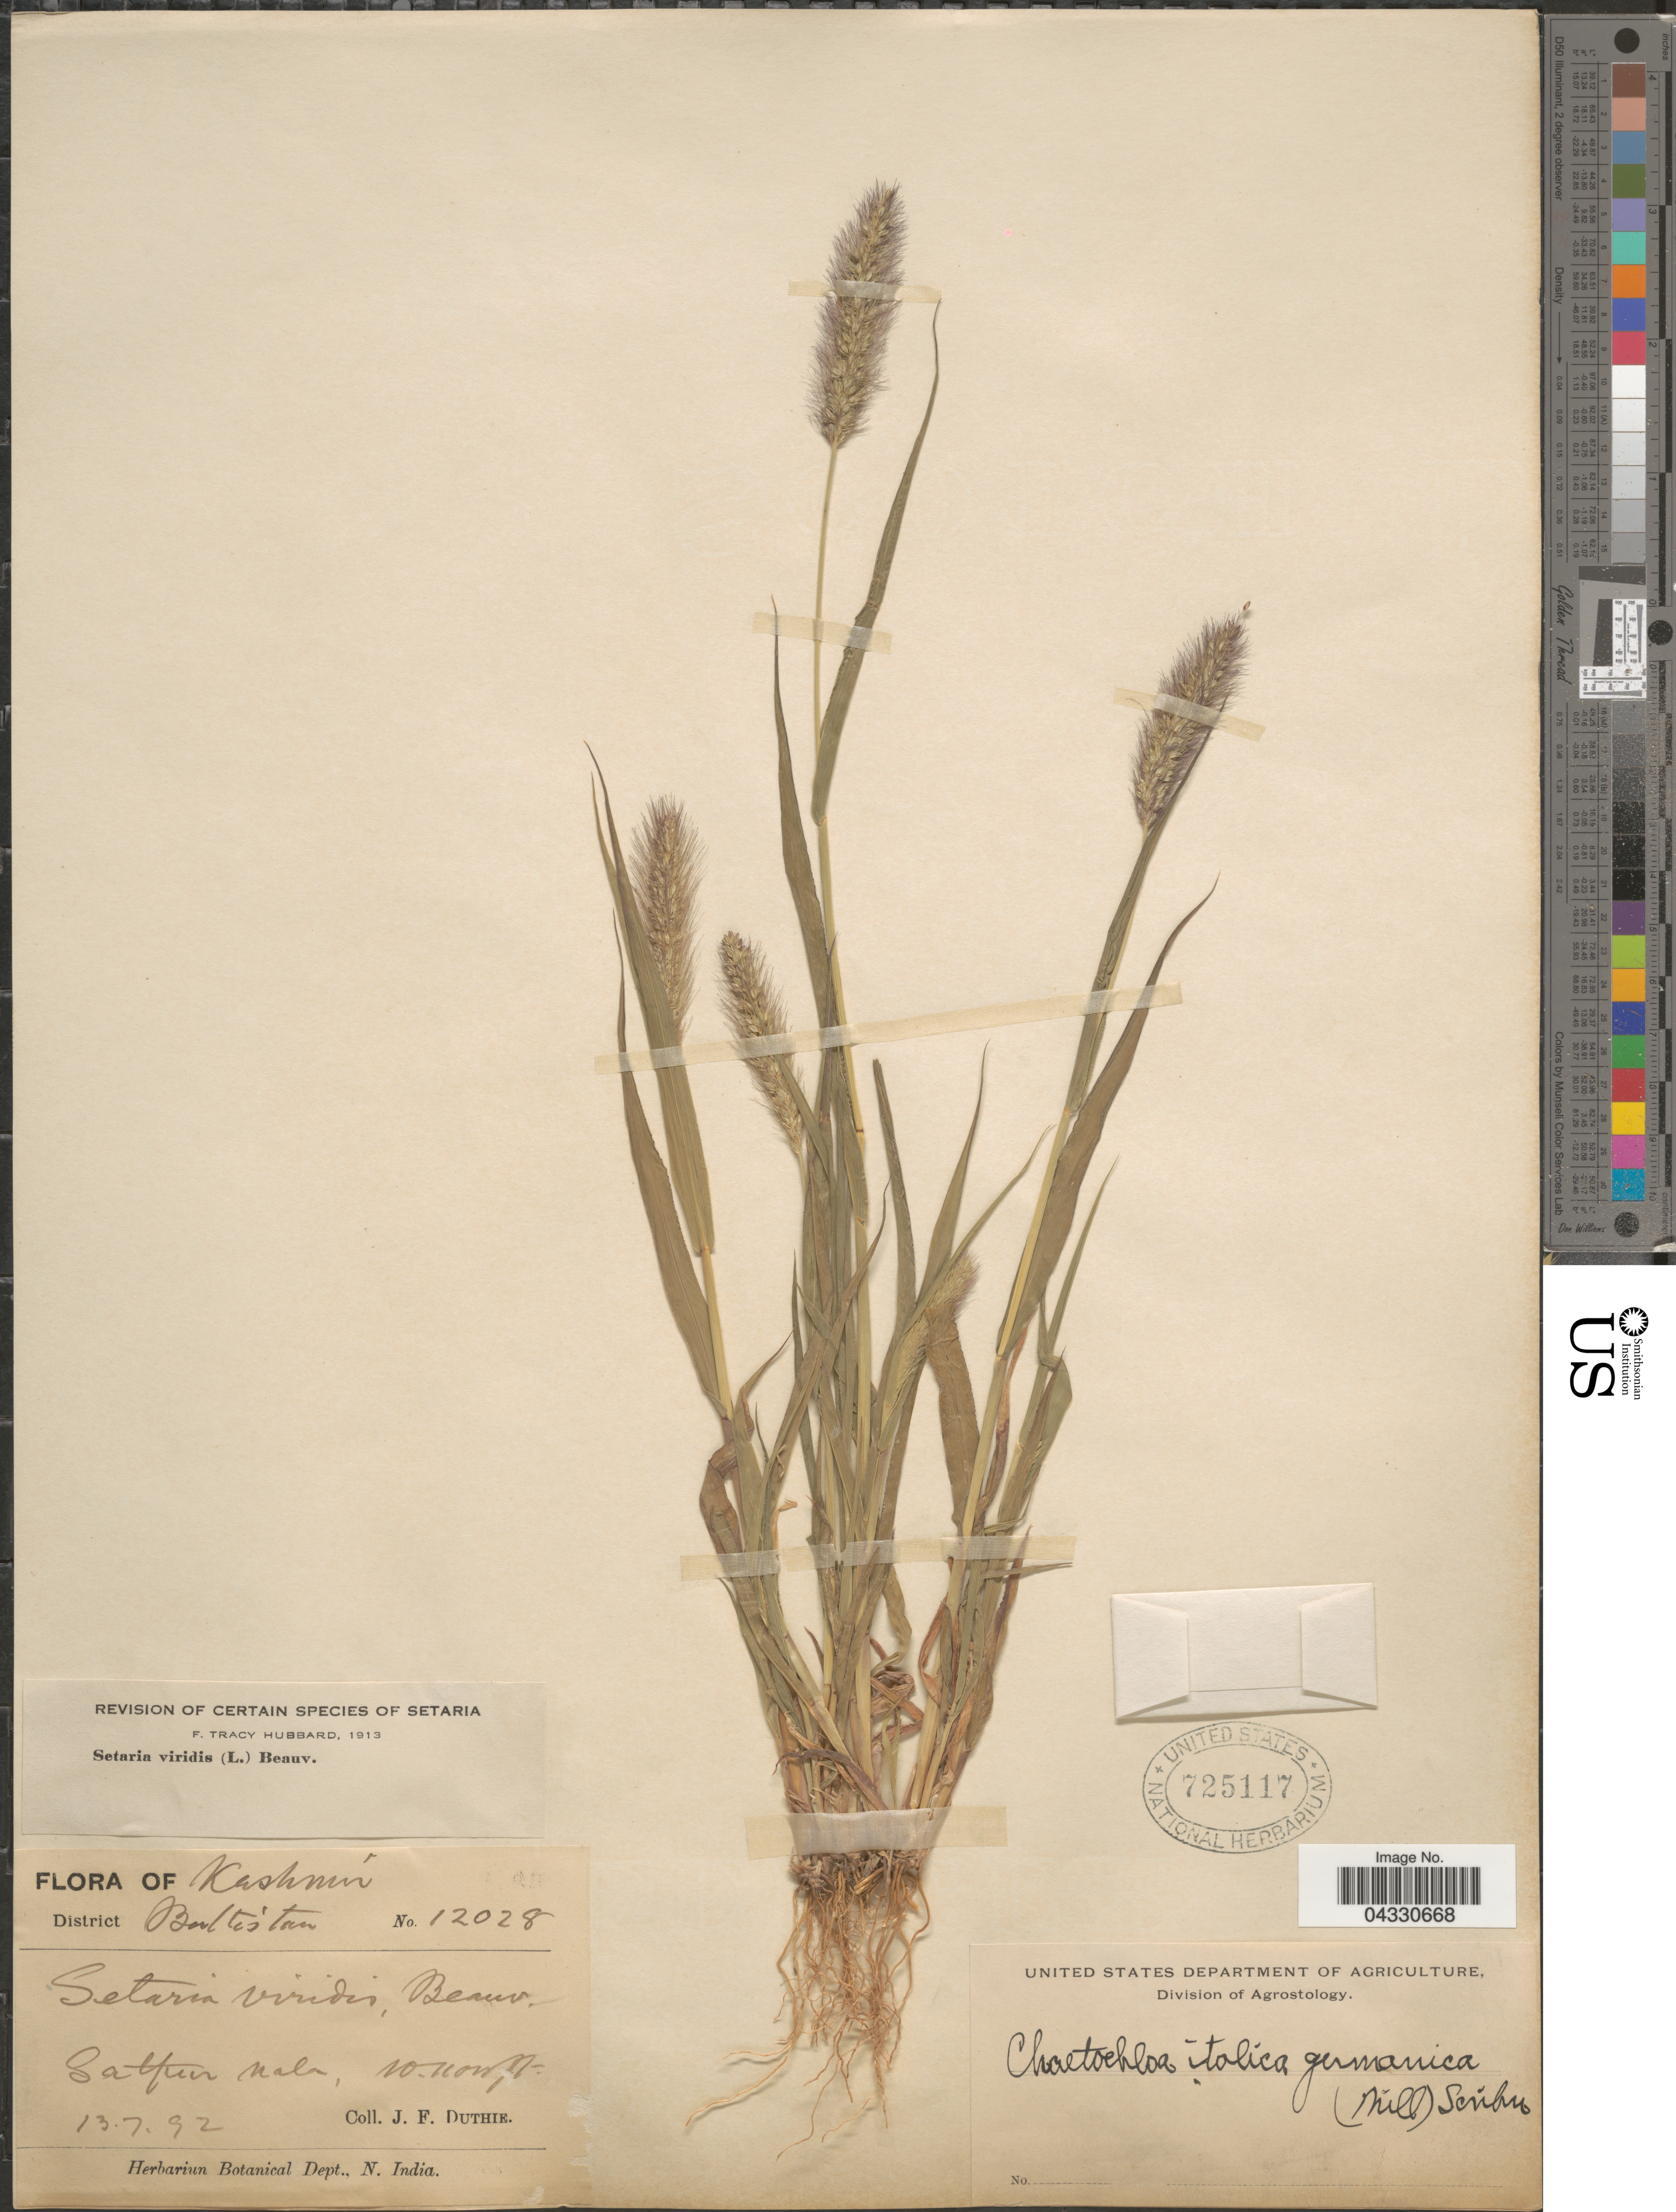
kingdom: Plantae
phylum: Tracheophyta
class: Liliopsida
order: Poales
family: Poaceae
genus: Setaria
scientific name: Setaria viridis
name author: (L.) P. Beauv.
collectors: J. F. Duthie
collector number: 12028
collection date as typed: Transcribed d/m/y: 13/7/92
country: Pakistan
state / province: Gilgit-Baltistan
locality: Kashmir. District Baltistan. Satpur nala.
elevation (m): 305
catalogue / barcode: US 725117